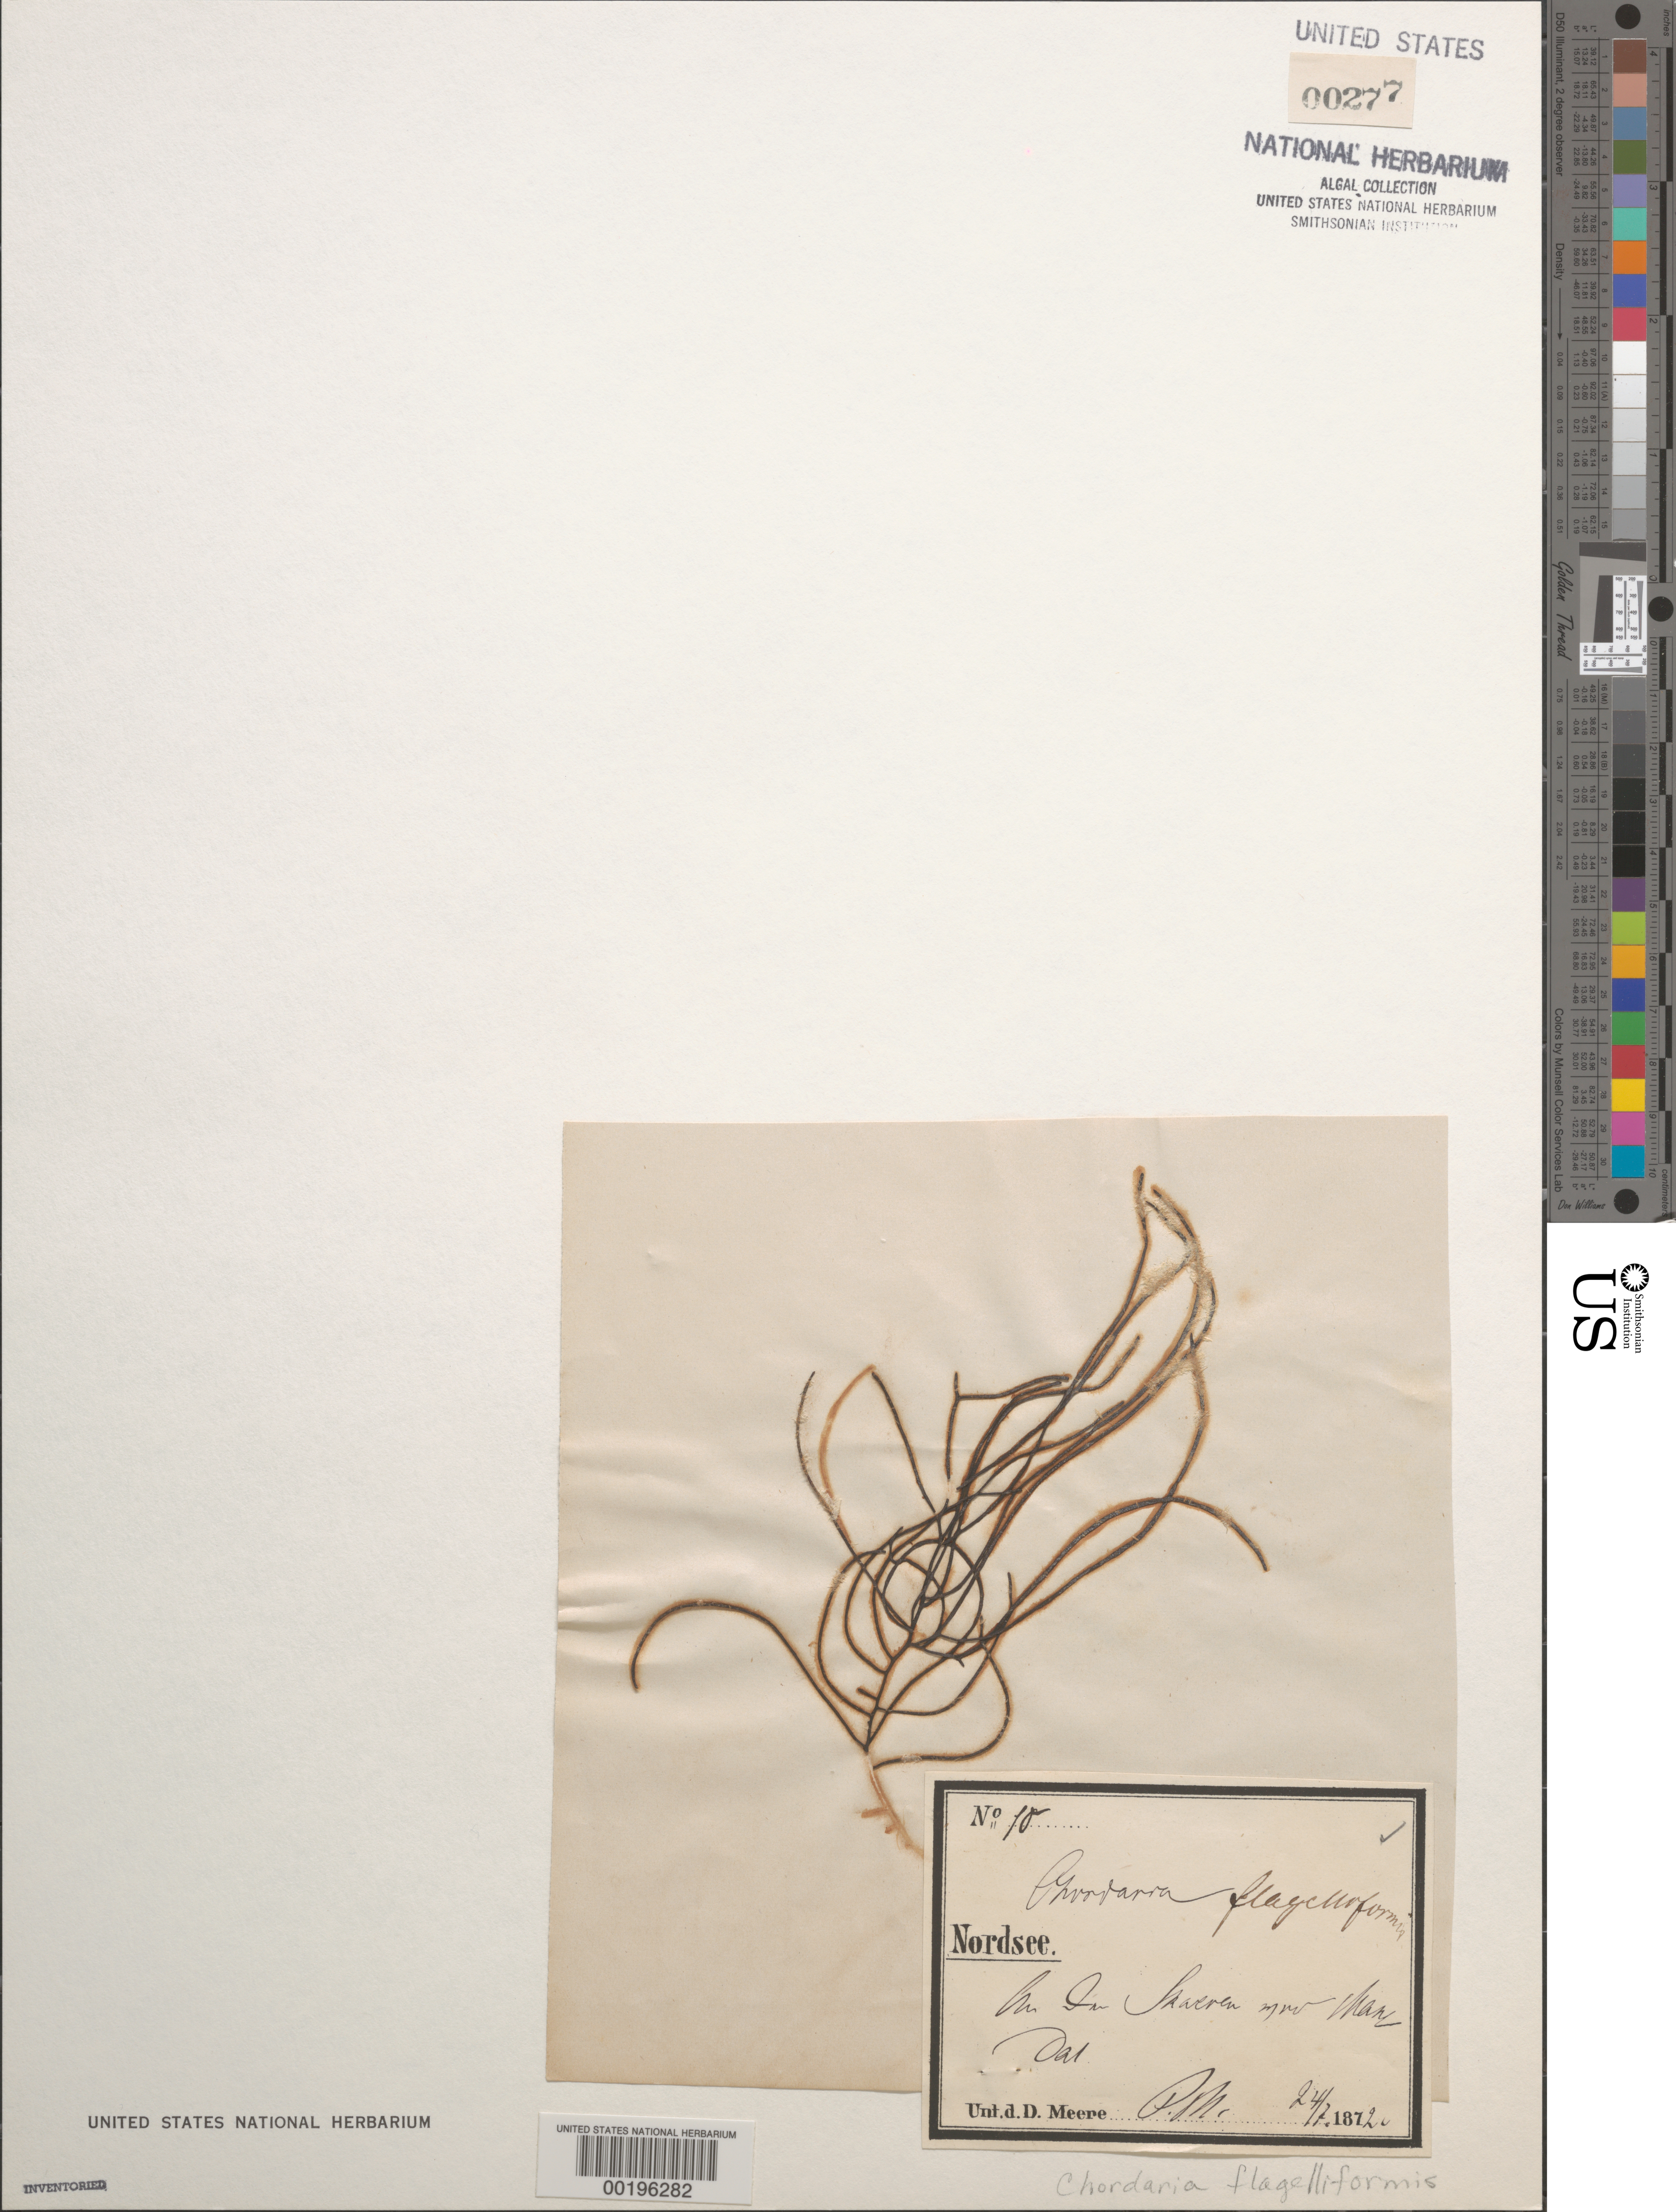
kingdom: Chromista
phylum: Ochrophyta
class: Phaeophyceae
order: Ectocarpales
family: Chordariaceae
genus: Chordaria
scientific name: Chordaria flagelliformis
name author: (Hudson) Grev.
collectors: P. W. Magnus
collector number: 18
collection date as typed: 24 Jul 1872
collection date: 1872-07-24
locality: Skaeven, North Sea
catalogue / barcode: US 277